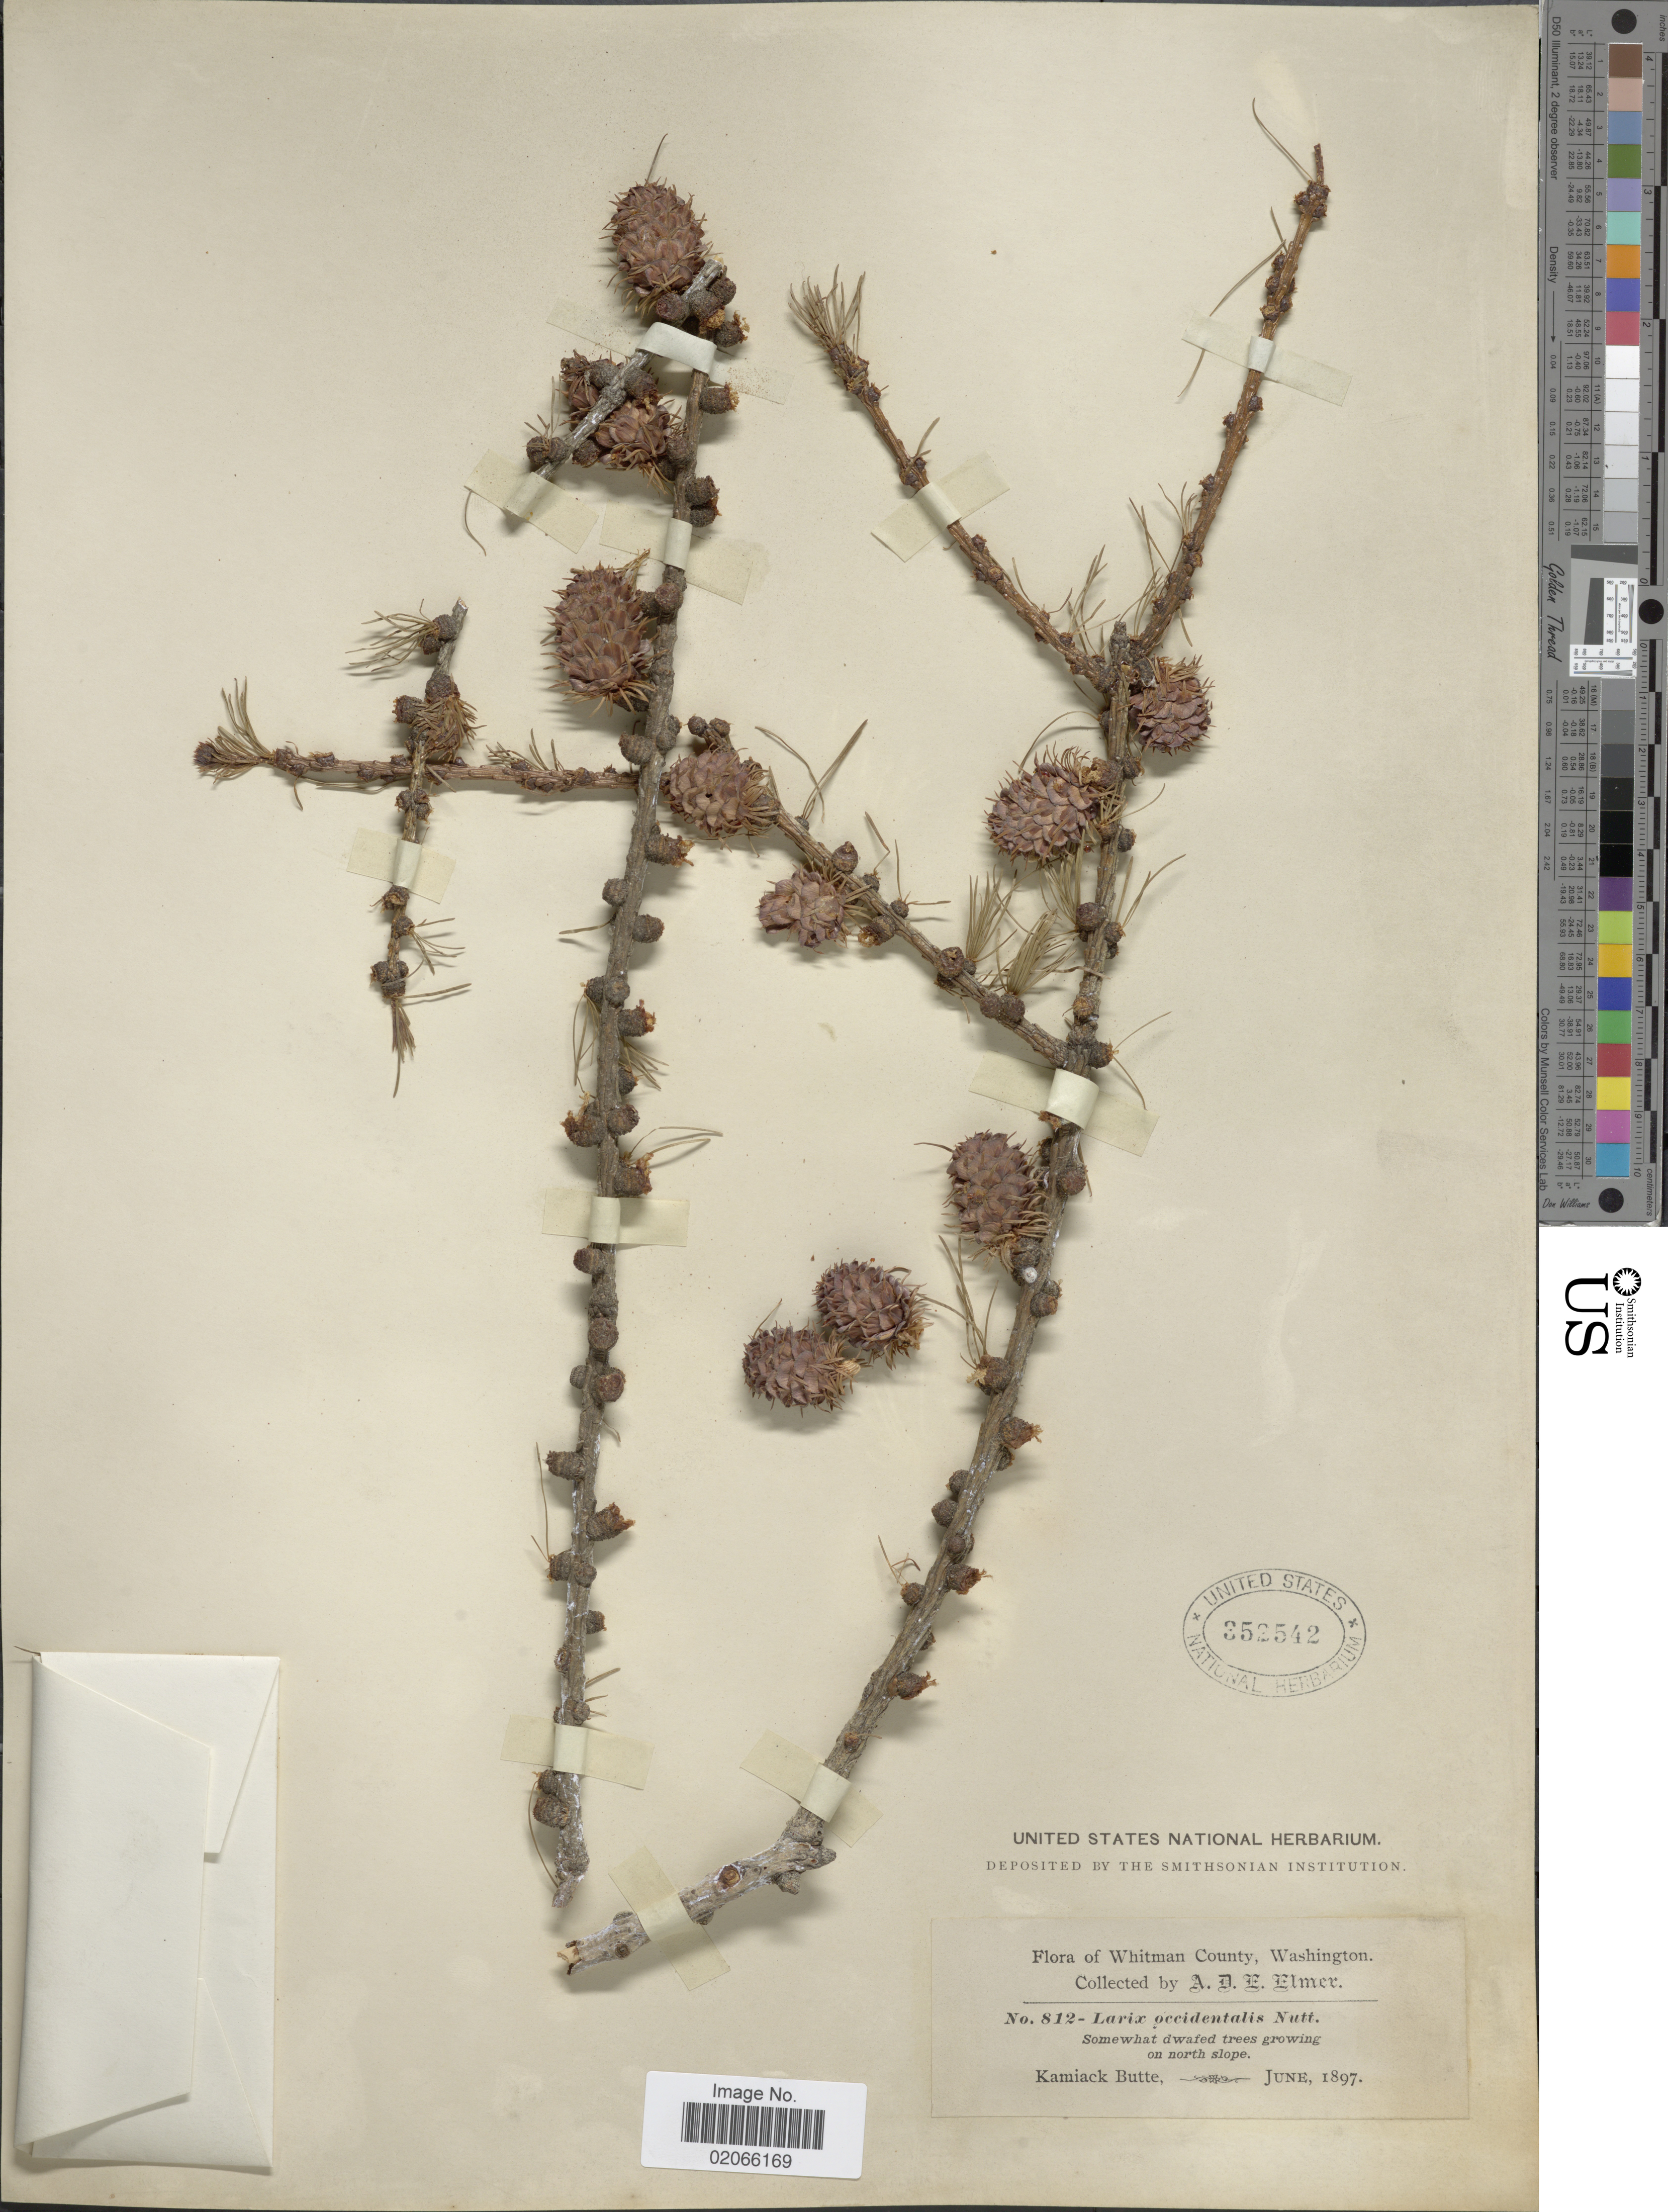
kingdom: Plantae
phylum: Tracheophyta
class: Pinopsida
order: Pinales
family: Pinaceae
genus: Larix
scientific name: Larix occidentalis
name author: Nutt.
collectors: A. D. E. Elmer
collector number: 812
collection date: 1897-06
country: United States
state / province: Washington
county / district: Whitman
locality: Kamiack Butte.Whitman County.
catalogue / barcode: US 352542